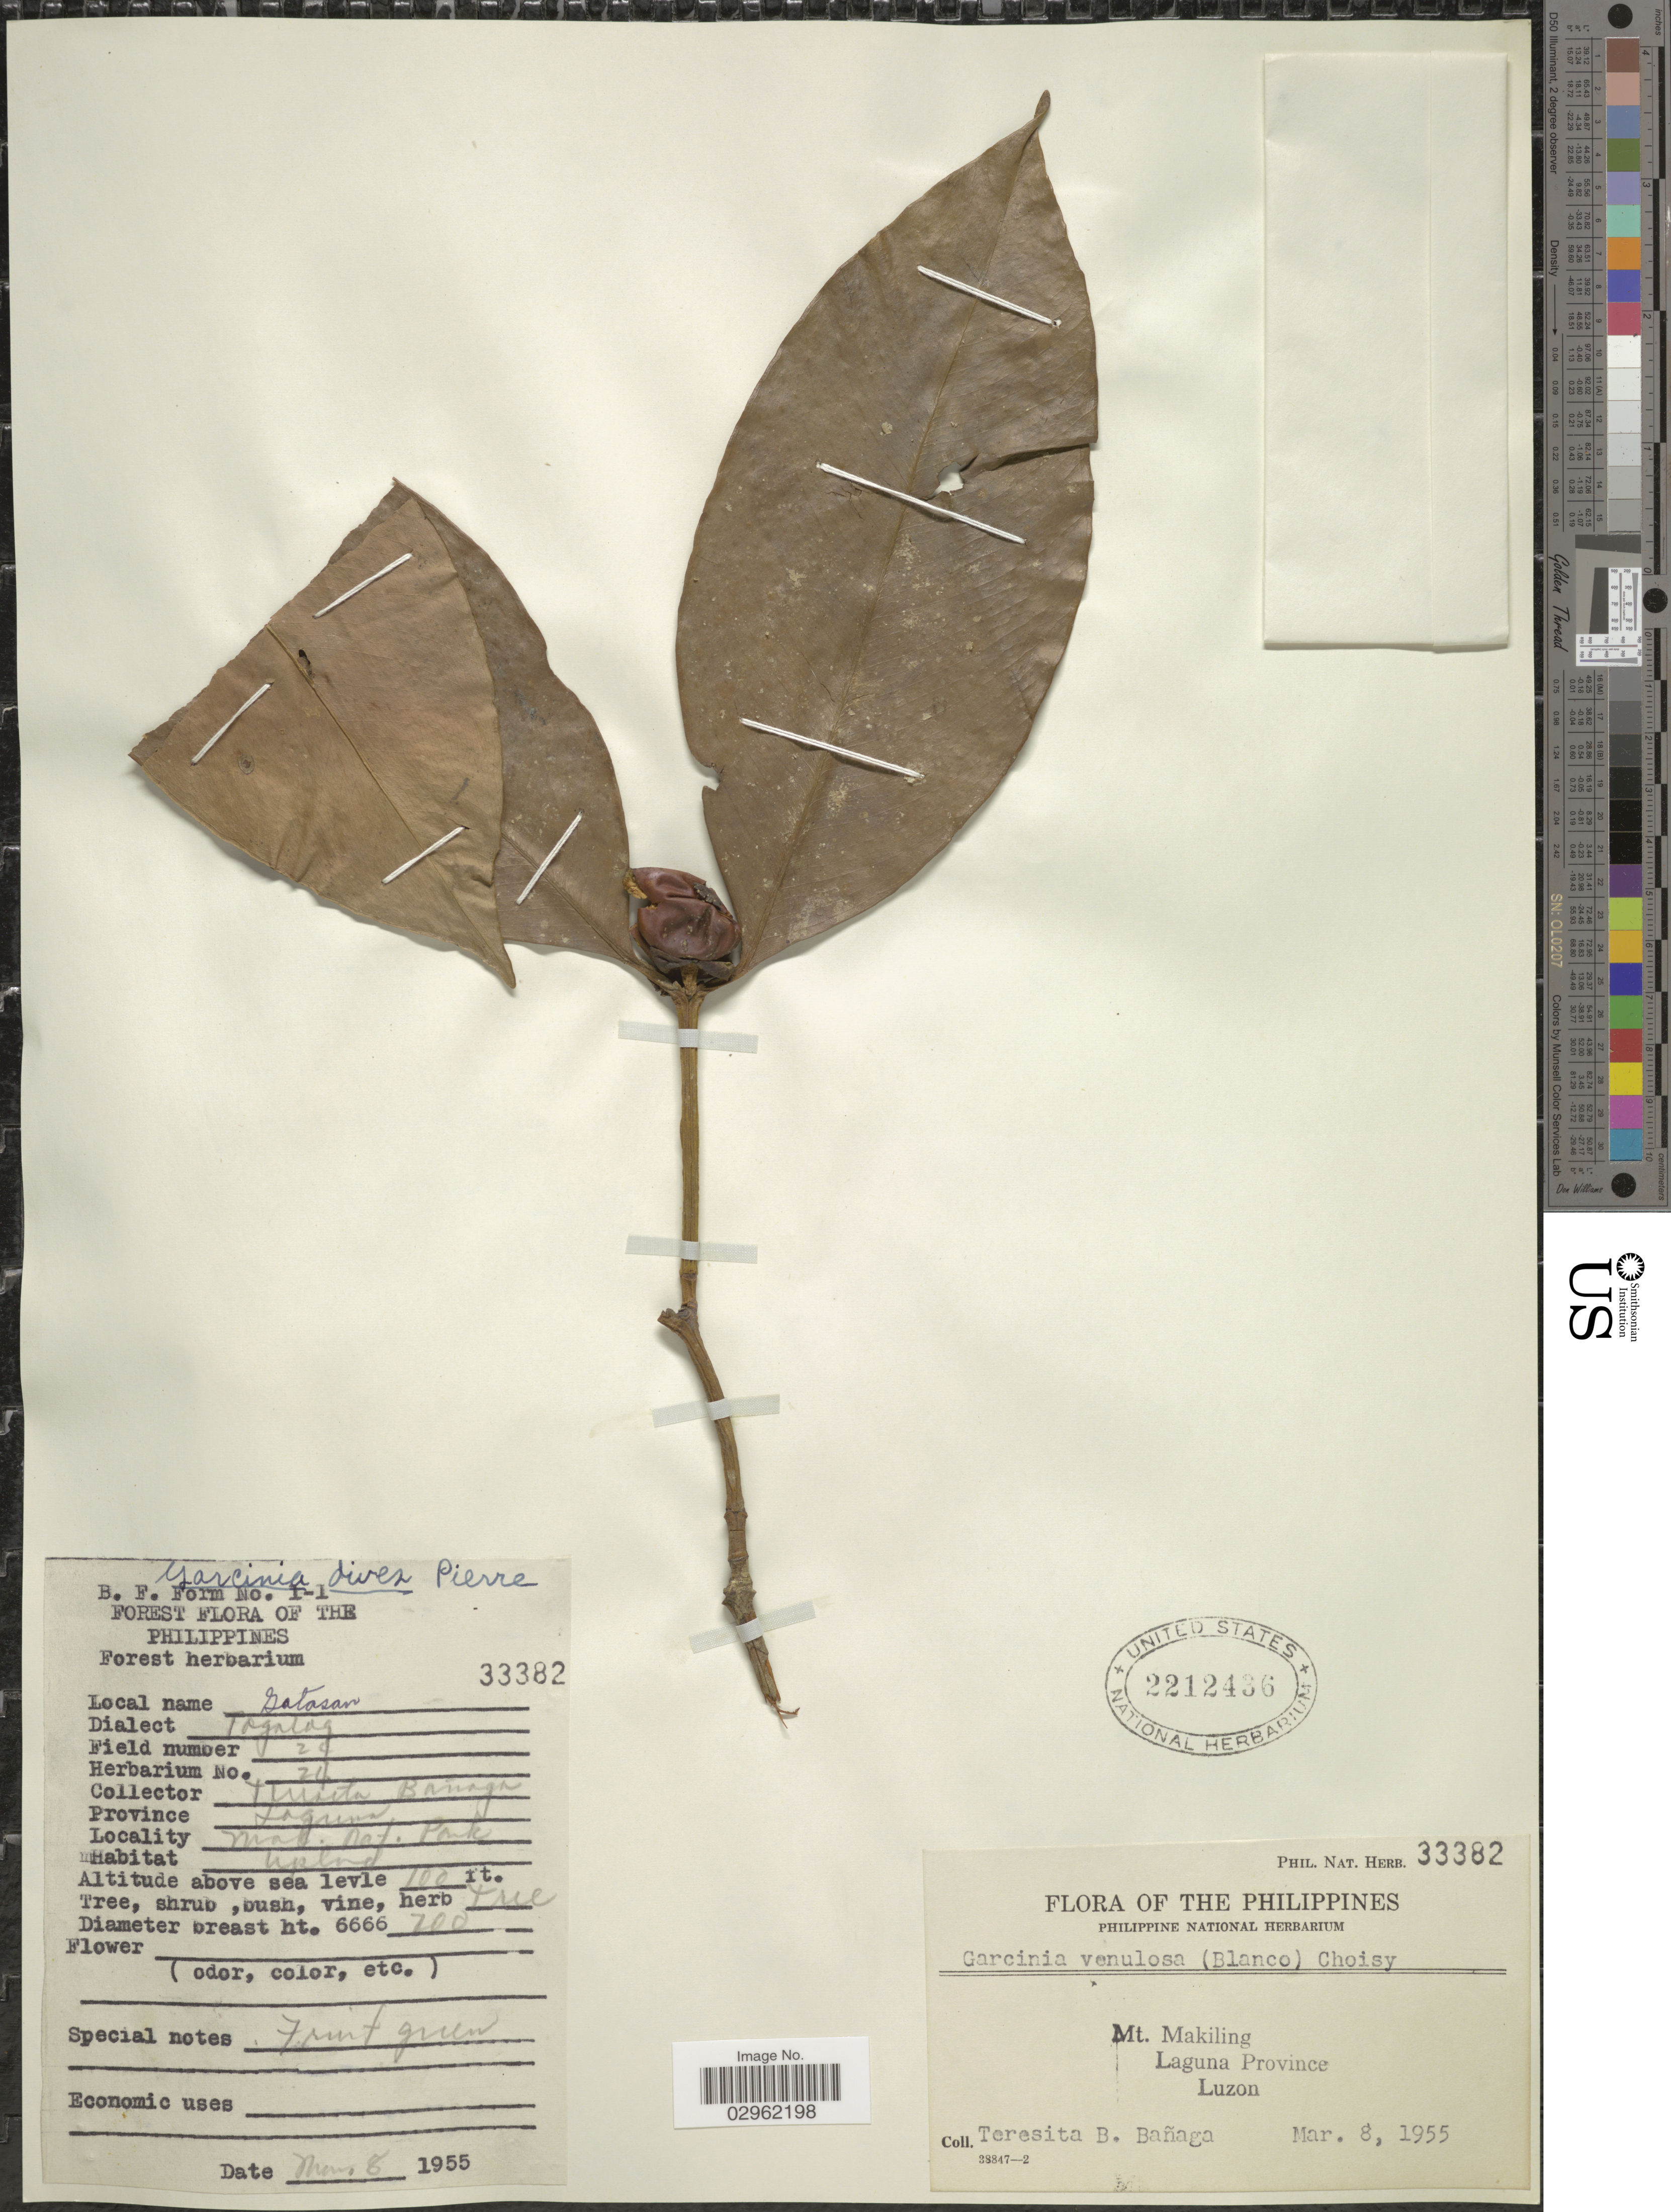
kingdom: Plantae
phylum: Tracheophyta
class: Magnoliopsida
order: Malpighiales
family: Clusiaceae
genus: Garcinia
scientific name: Garcinia venulosa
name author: (Blanco) Choisy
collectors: T. Banaga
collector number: Phil.Nat.Herb.33382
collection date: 1955-03-08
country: Philippines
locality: Mt. Makiling, Laguna Province, Luzon.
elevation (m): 30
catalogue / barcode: US 2212436